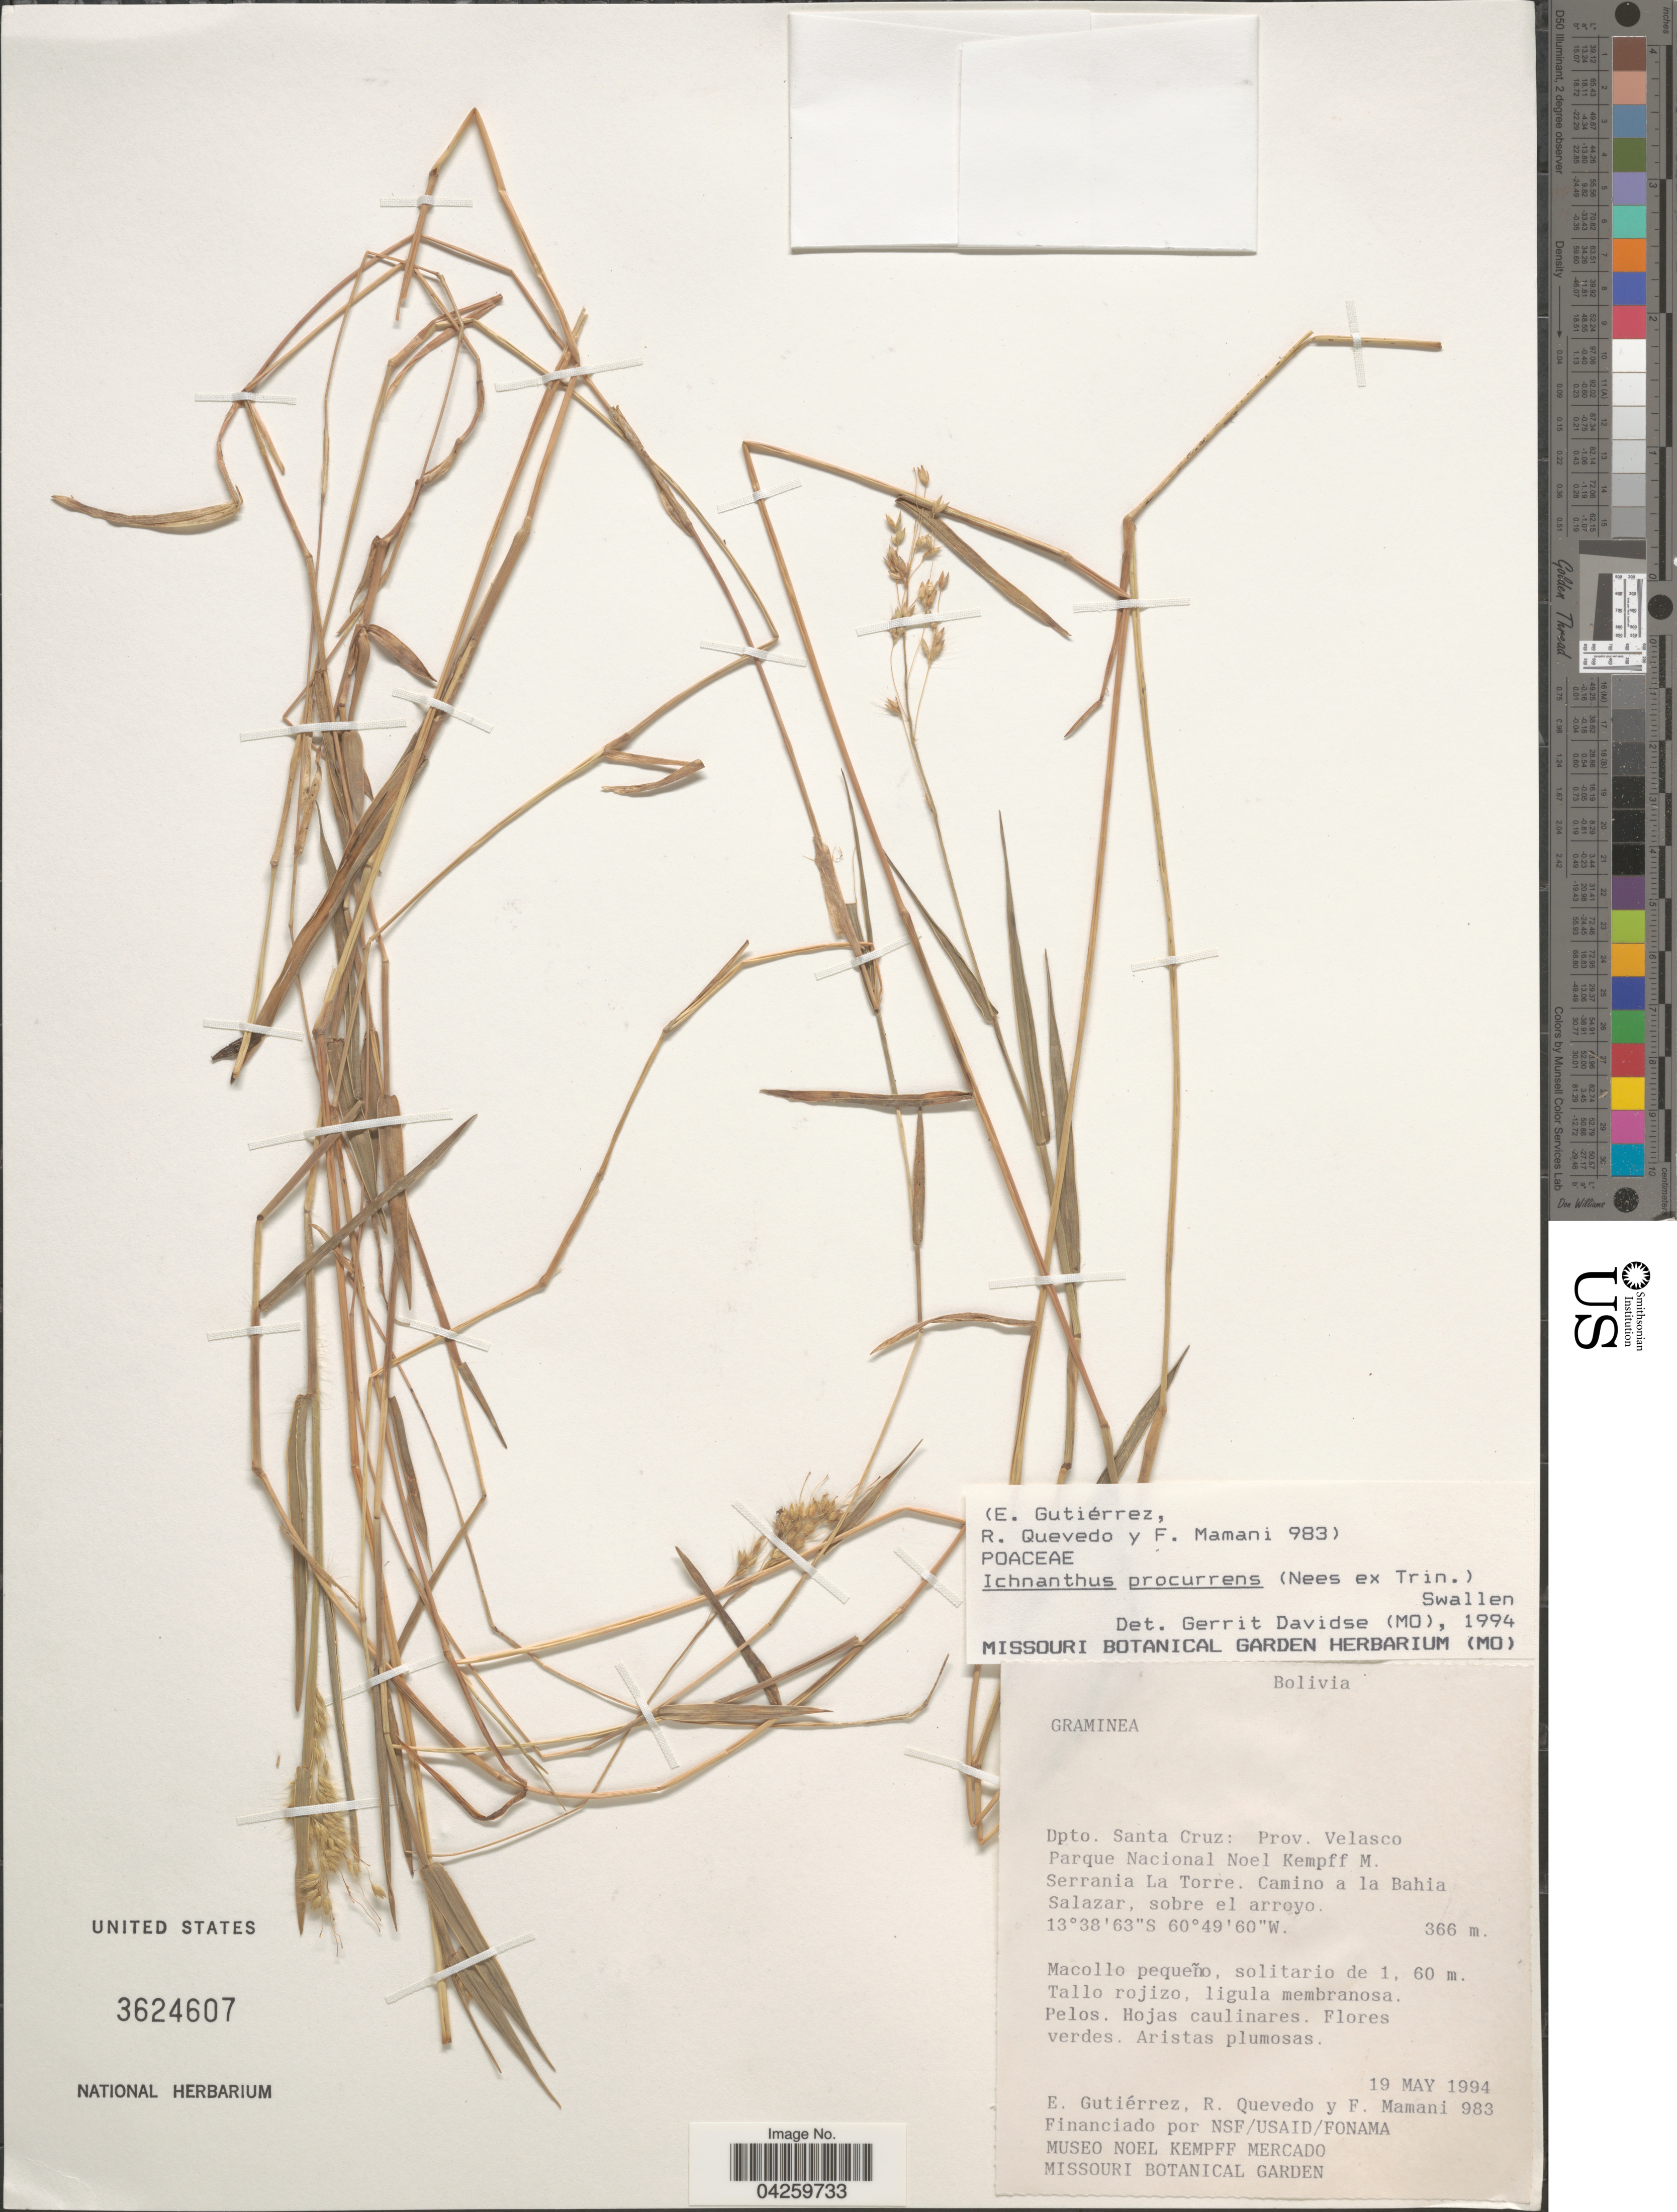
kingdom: Plantae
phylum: Tracheophyta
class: Liliopsida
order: Poales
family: Poaceae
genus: Ichnanthus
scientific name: Ichnanthus procurrens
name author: (Nees ex Trin.) Swallen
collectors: E. Gutiérrez, R. Quevedo & F. Mamani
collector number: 983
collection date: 1994-05-19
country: Bolivia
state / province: Santa Cruz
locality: Dpto. Santa Cruz: Prov. Velasco. Parque Nacional Noel Kempff M. Serrania La Torre. Camino a la Bahia Salazar.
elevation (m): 366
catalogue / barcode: US 3624607